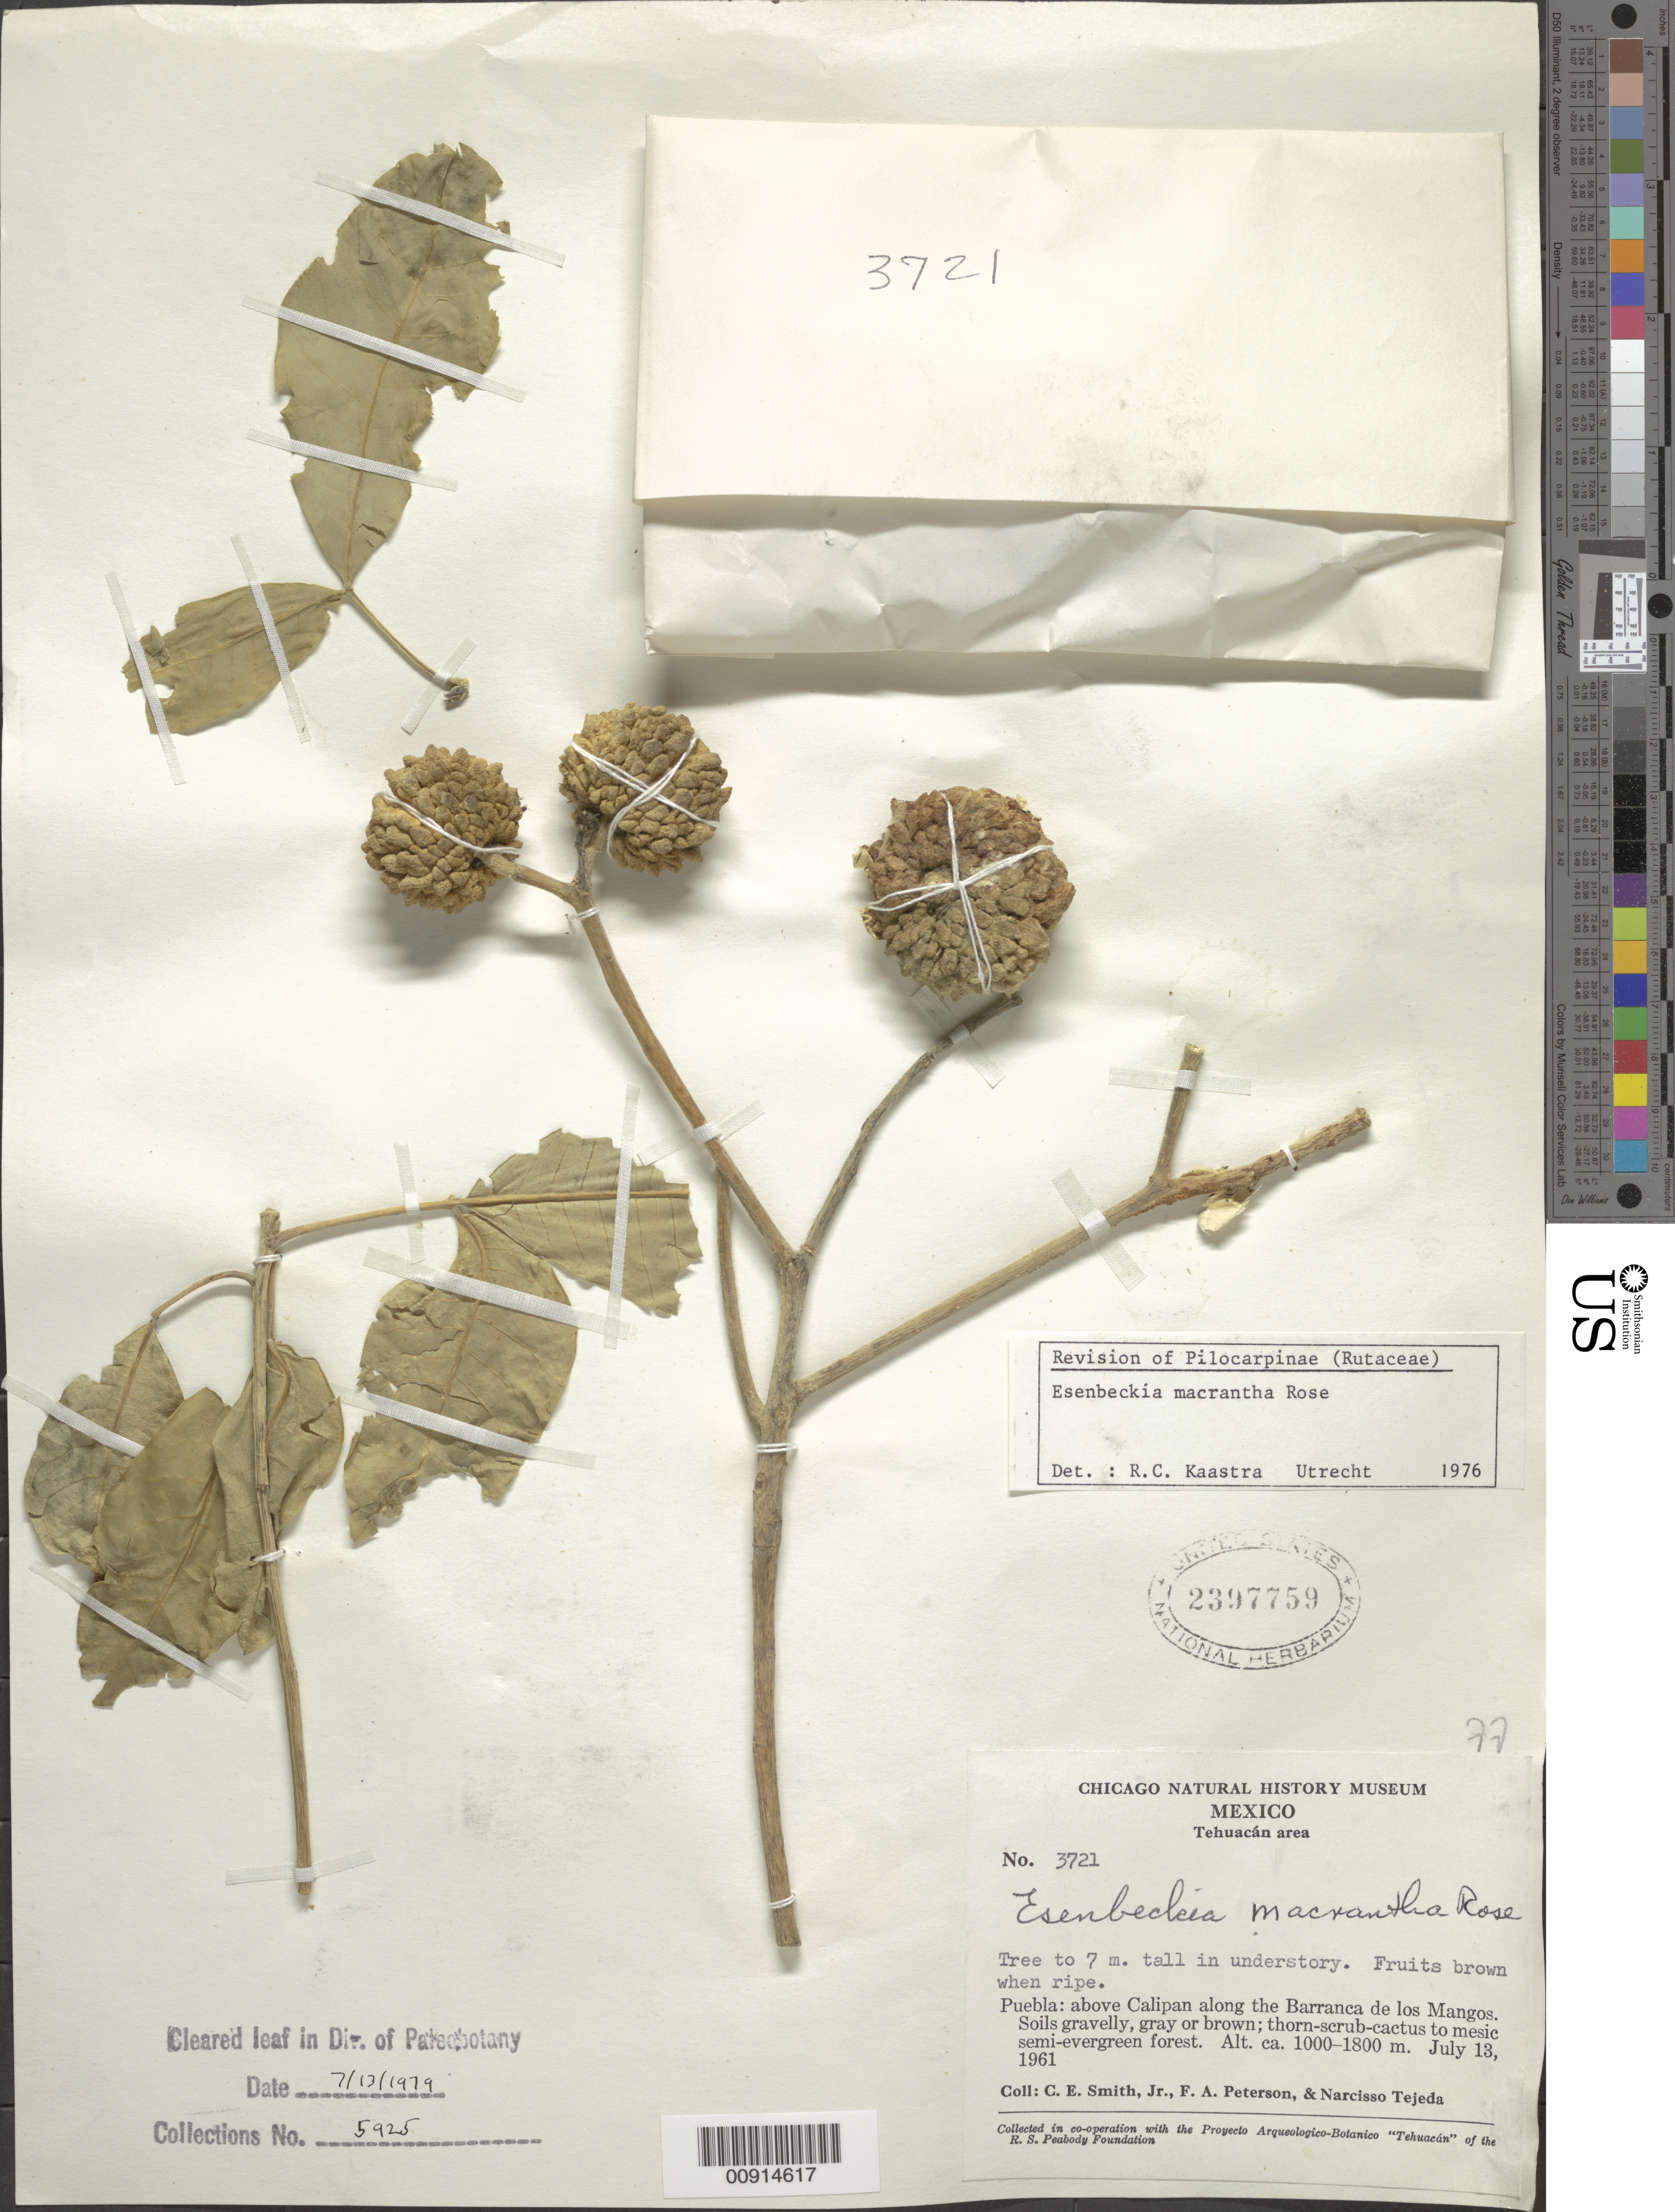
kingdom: Plantae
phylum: Tracheophyta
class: Magnoliopsida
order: Sapindales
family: Rutaceae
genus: Esenbeckia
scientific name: Esenbeckia macrantha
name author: Rose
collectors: C. E. Smith Jr., F. A. Peterson & N. Tejeda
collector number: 3721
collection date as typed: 13 Jul 1961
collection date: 1961-07-13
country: Mexico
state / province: Puebla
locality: Puebla: above Calipan along the Barranca de los Mangos.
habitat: Tree in understory. Soils gravelly, gray or brown; thorn-scrub-cactus to mesic semi-evergreen forest.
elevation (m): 1800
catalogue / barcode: US 2397759